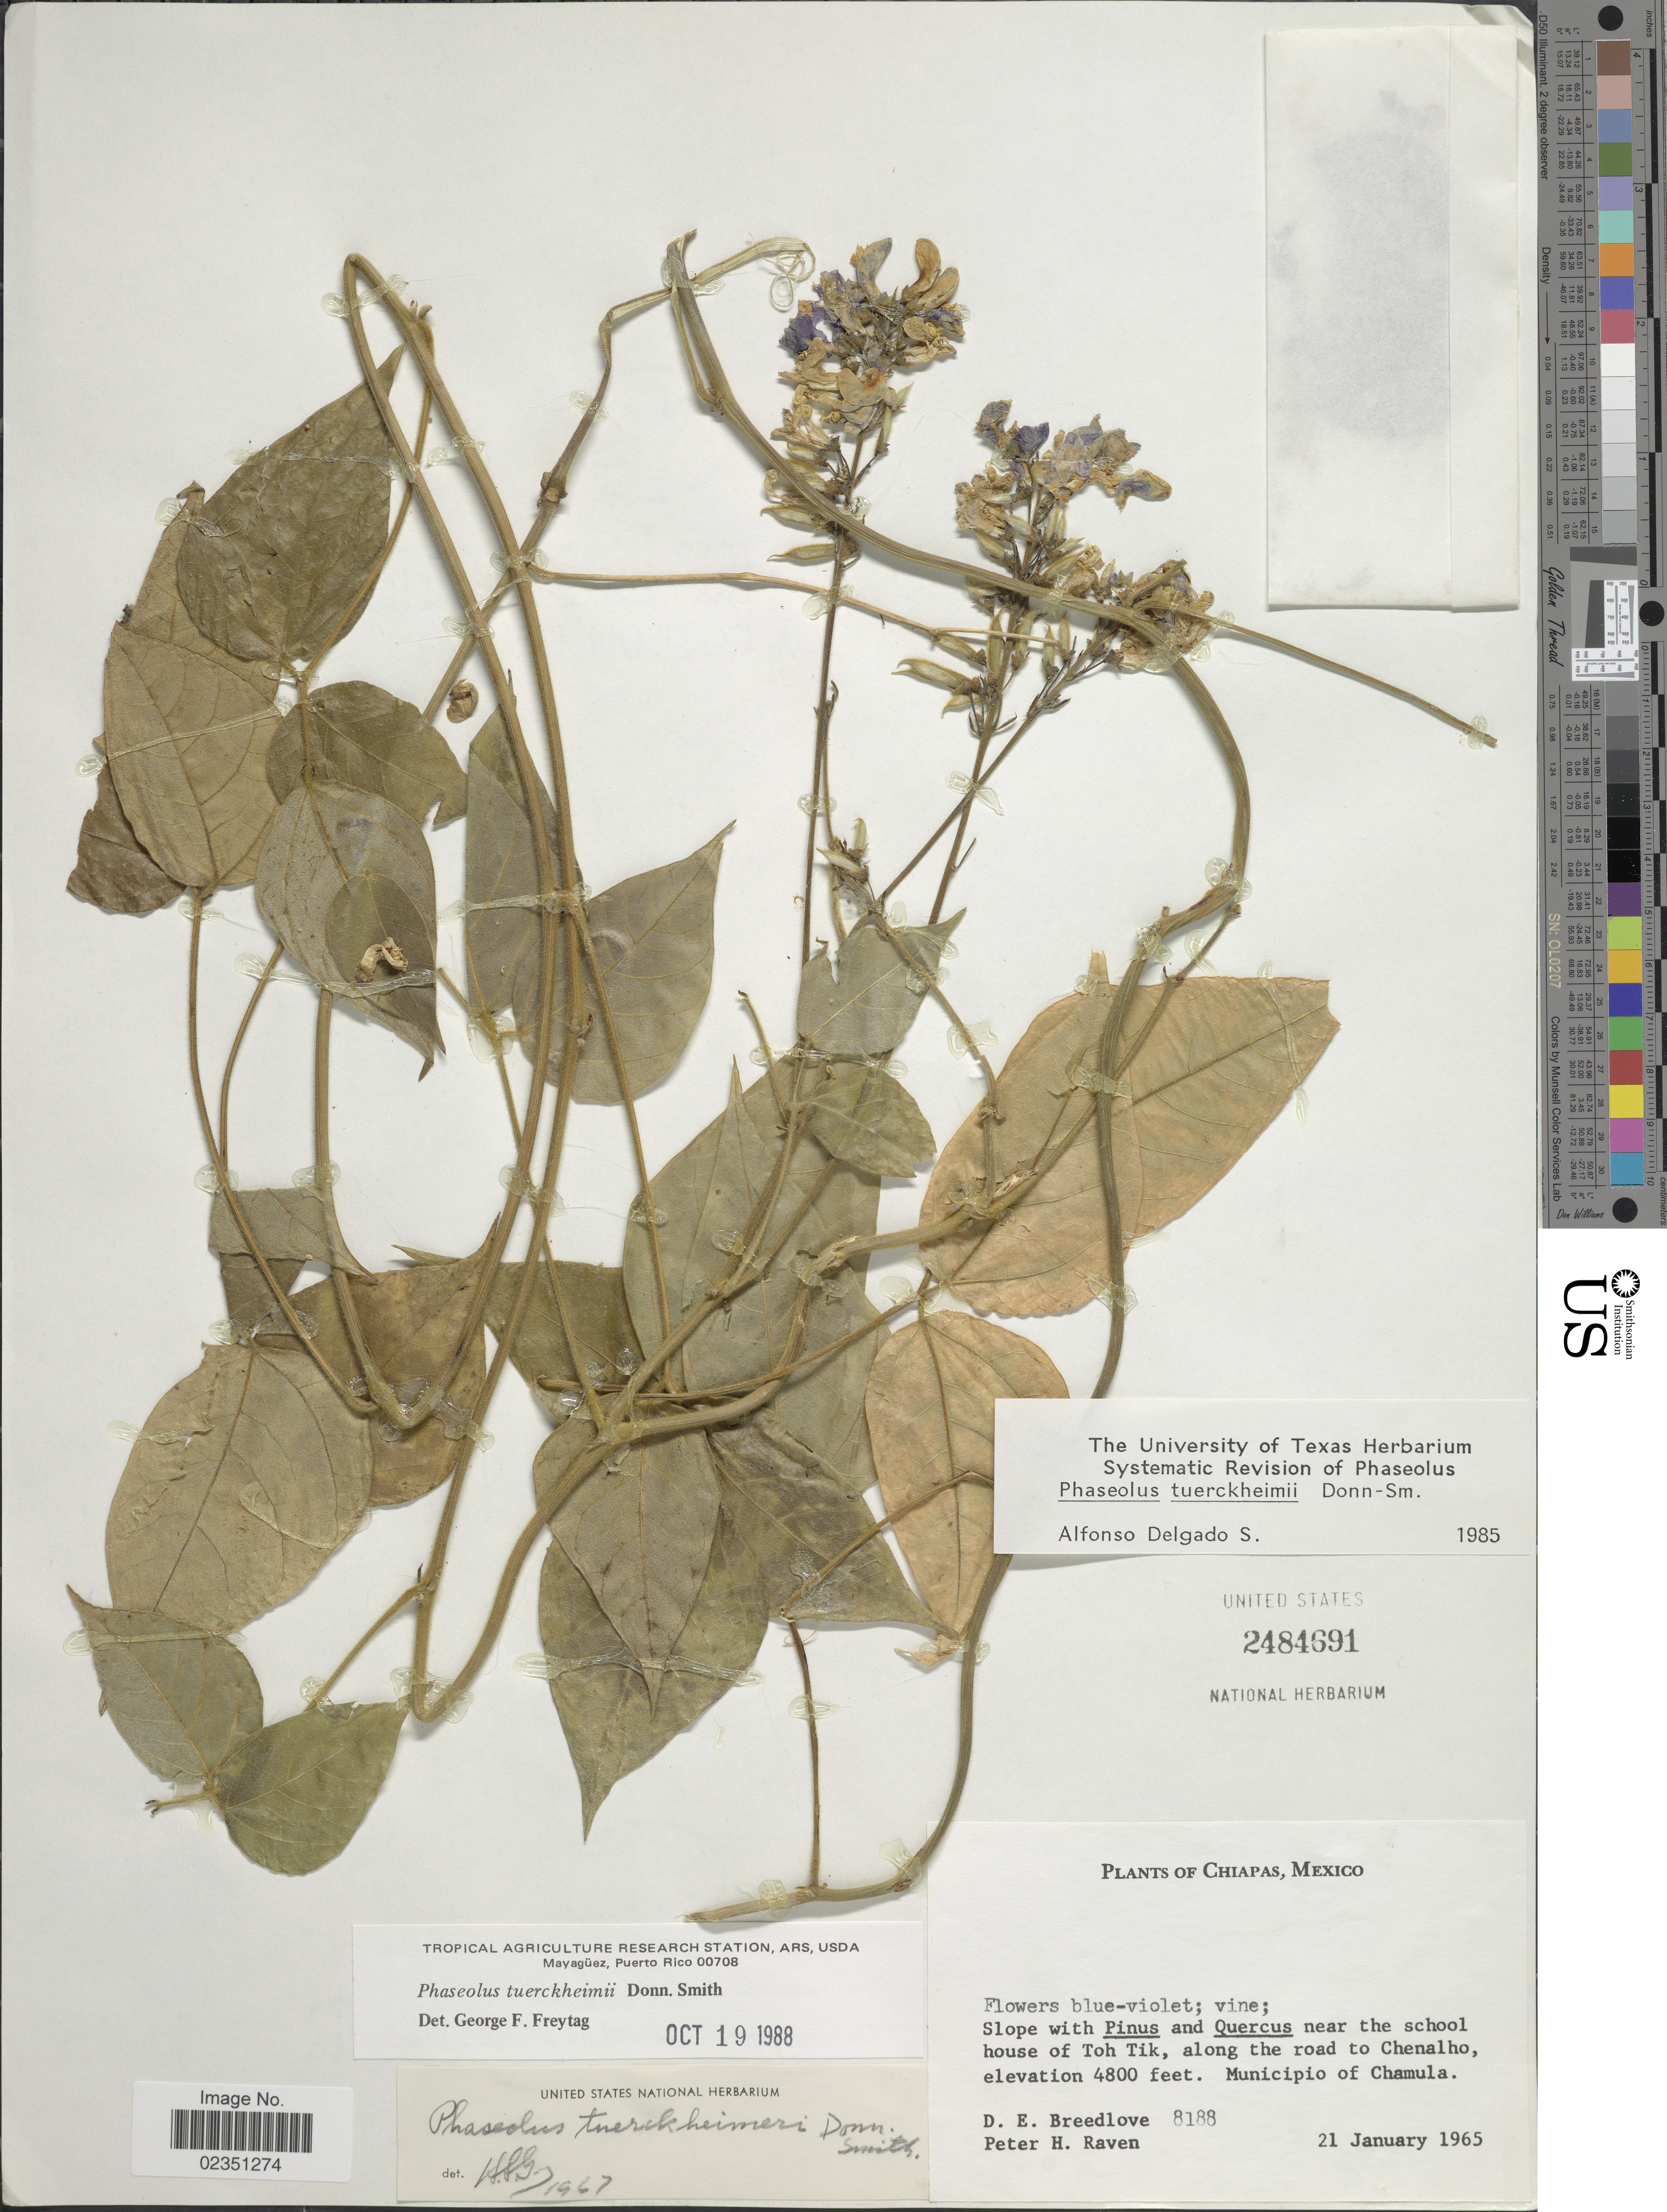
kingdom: Plantae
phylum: Tracheophyta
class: Magnoliopsida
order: Fabales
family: Fabaceae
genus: Phaseolus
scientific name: Phaseolus tuerckheimii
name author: Donn. Sm.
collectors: D. E. Breedlove & P. Raven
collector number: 8188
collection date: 1965-01-21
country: Mexico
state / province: Chiapas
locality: Near the school house of Toh Tik, along the road to Chenalho. Municipio of Chamula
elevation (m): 1463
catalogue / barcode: US 2484691